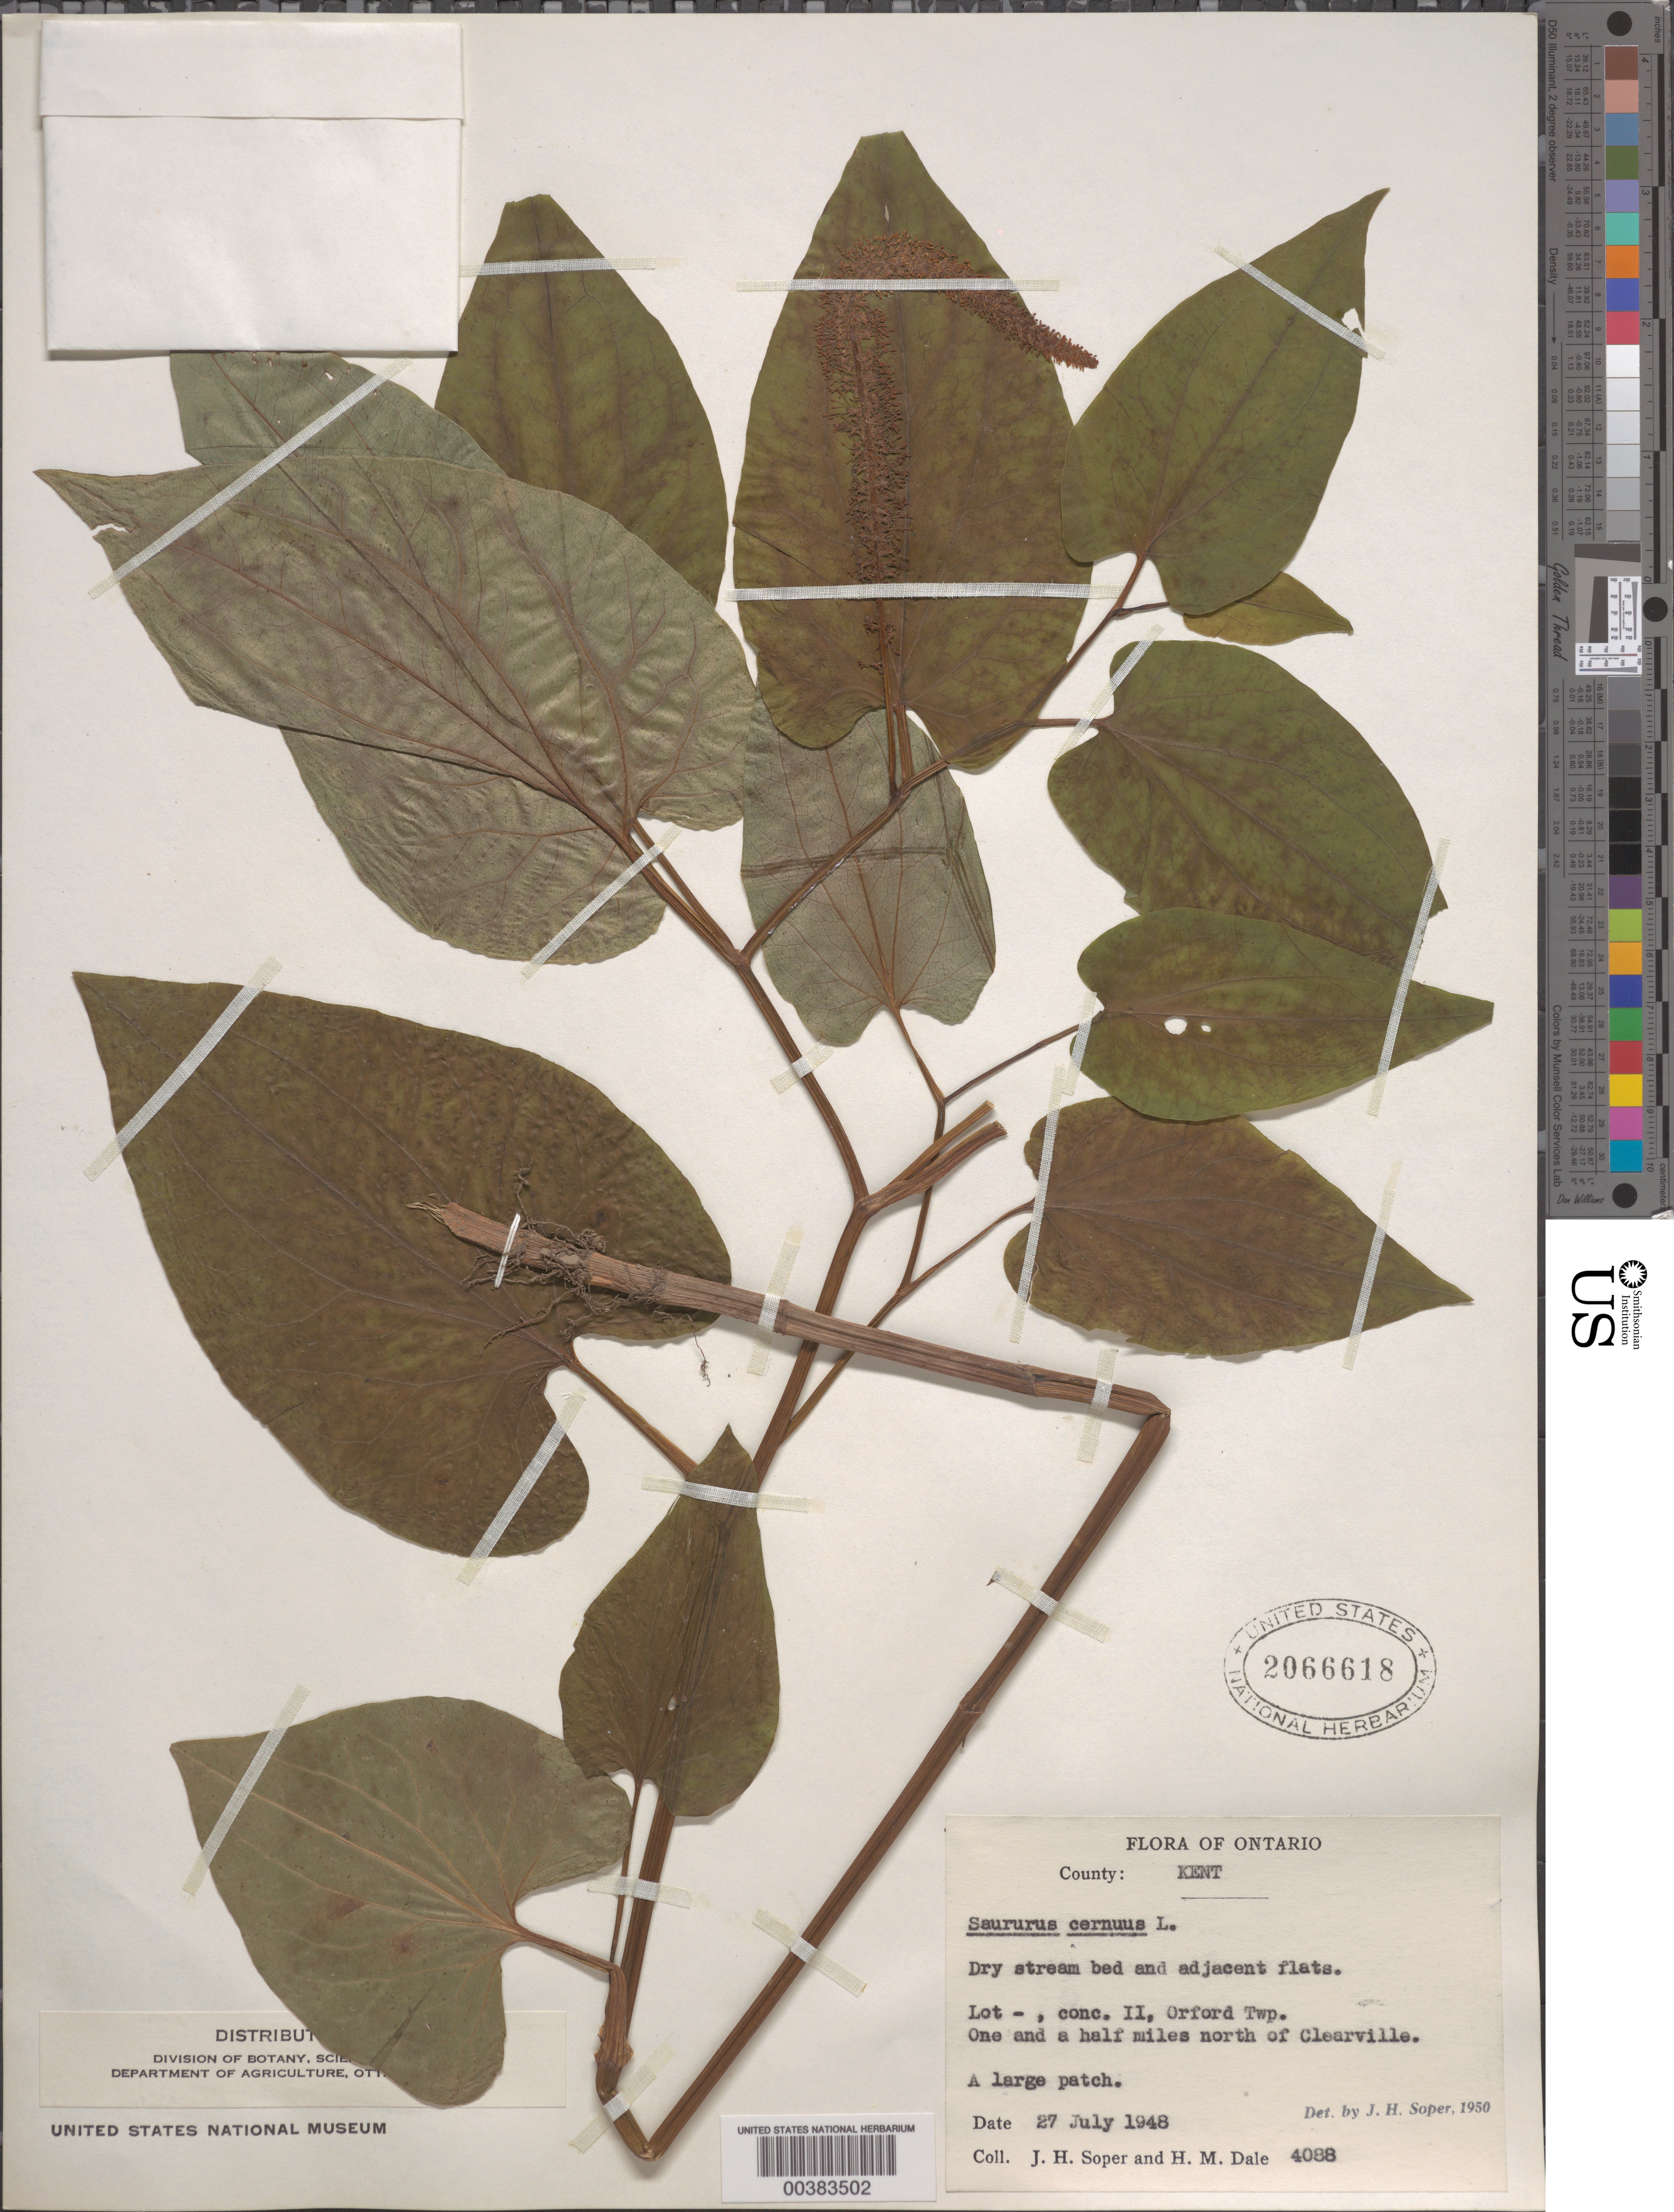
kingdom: Plantae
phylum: Tracheophyta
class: Magnoliopsida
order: Piperales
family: Saururaceae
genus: Saururus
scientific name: Saururus cernuus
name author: L.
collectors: J. H. Soper & H. M. Dale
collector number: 4088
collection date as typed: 27 Jul 1948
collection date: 1948-07-27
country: Canada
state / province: Ontario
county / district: Kent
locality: Kent co., n of clearville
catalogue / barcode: US 2066618